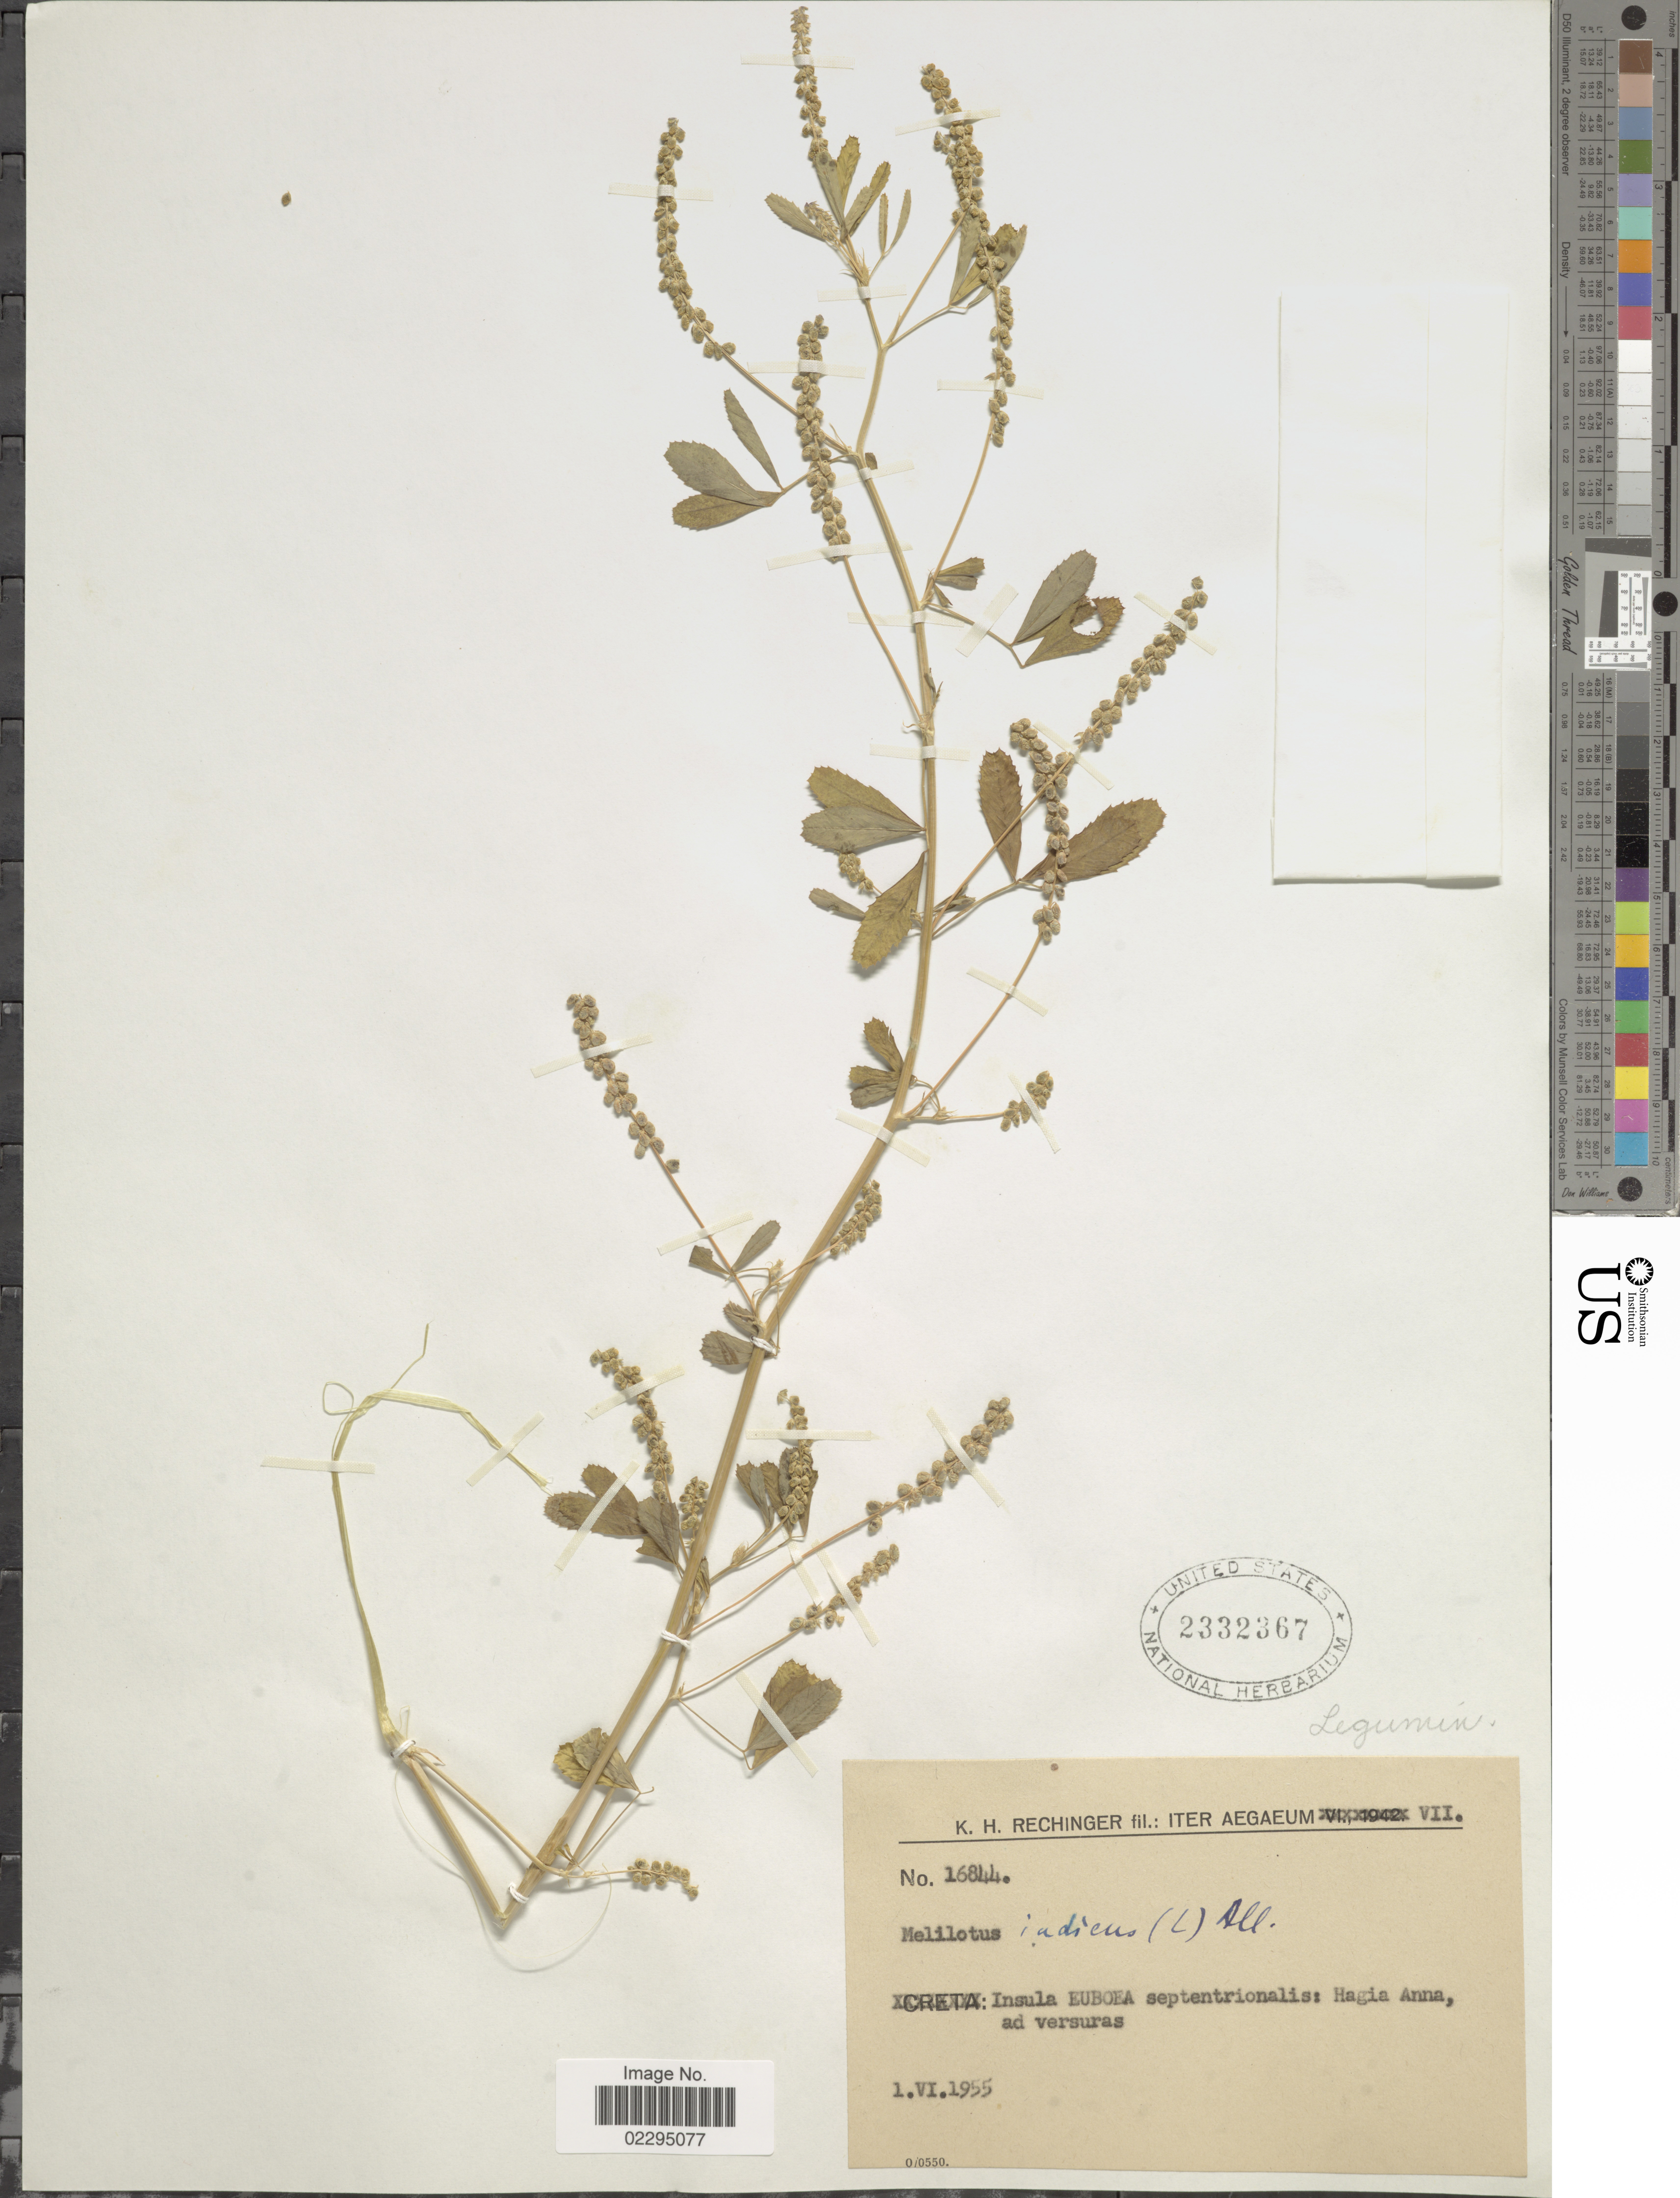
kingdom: Plantae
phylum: Tracheophyta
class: Magnoliopsida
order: Fabales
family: Fabaceae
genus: Melilotus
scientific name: Melilotus indicus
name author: (L.) All.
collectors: K. H. Rechinger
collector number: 16844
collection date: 1955-06-01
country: Greece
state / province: Crete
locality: Creta: Insula Euboea septentrionalis: Hagia Anna ad versuras.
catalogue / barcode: US 2332367